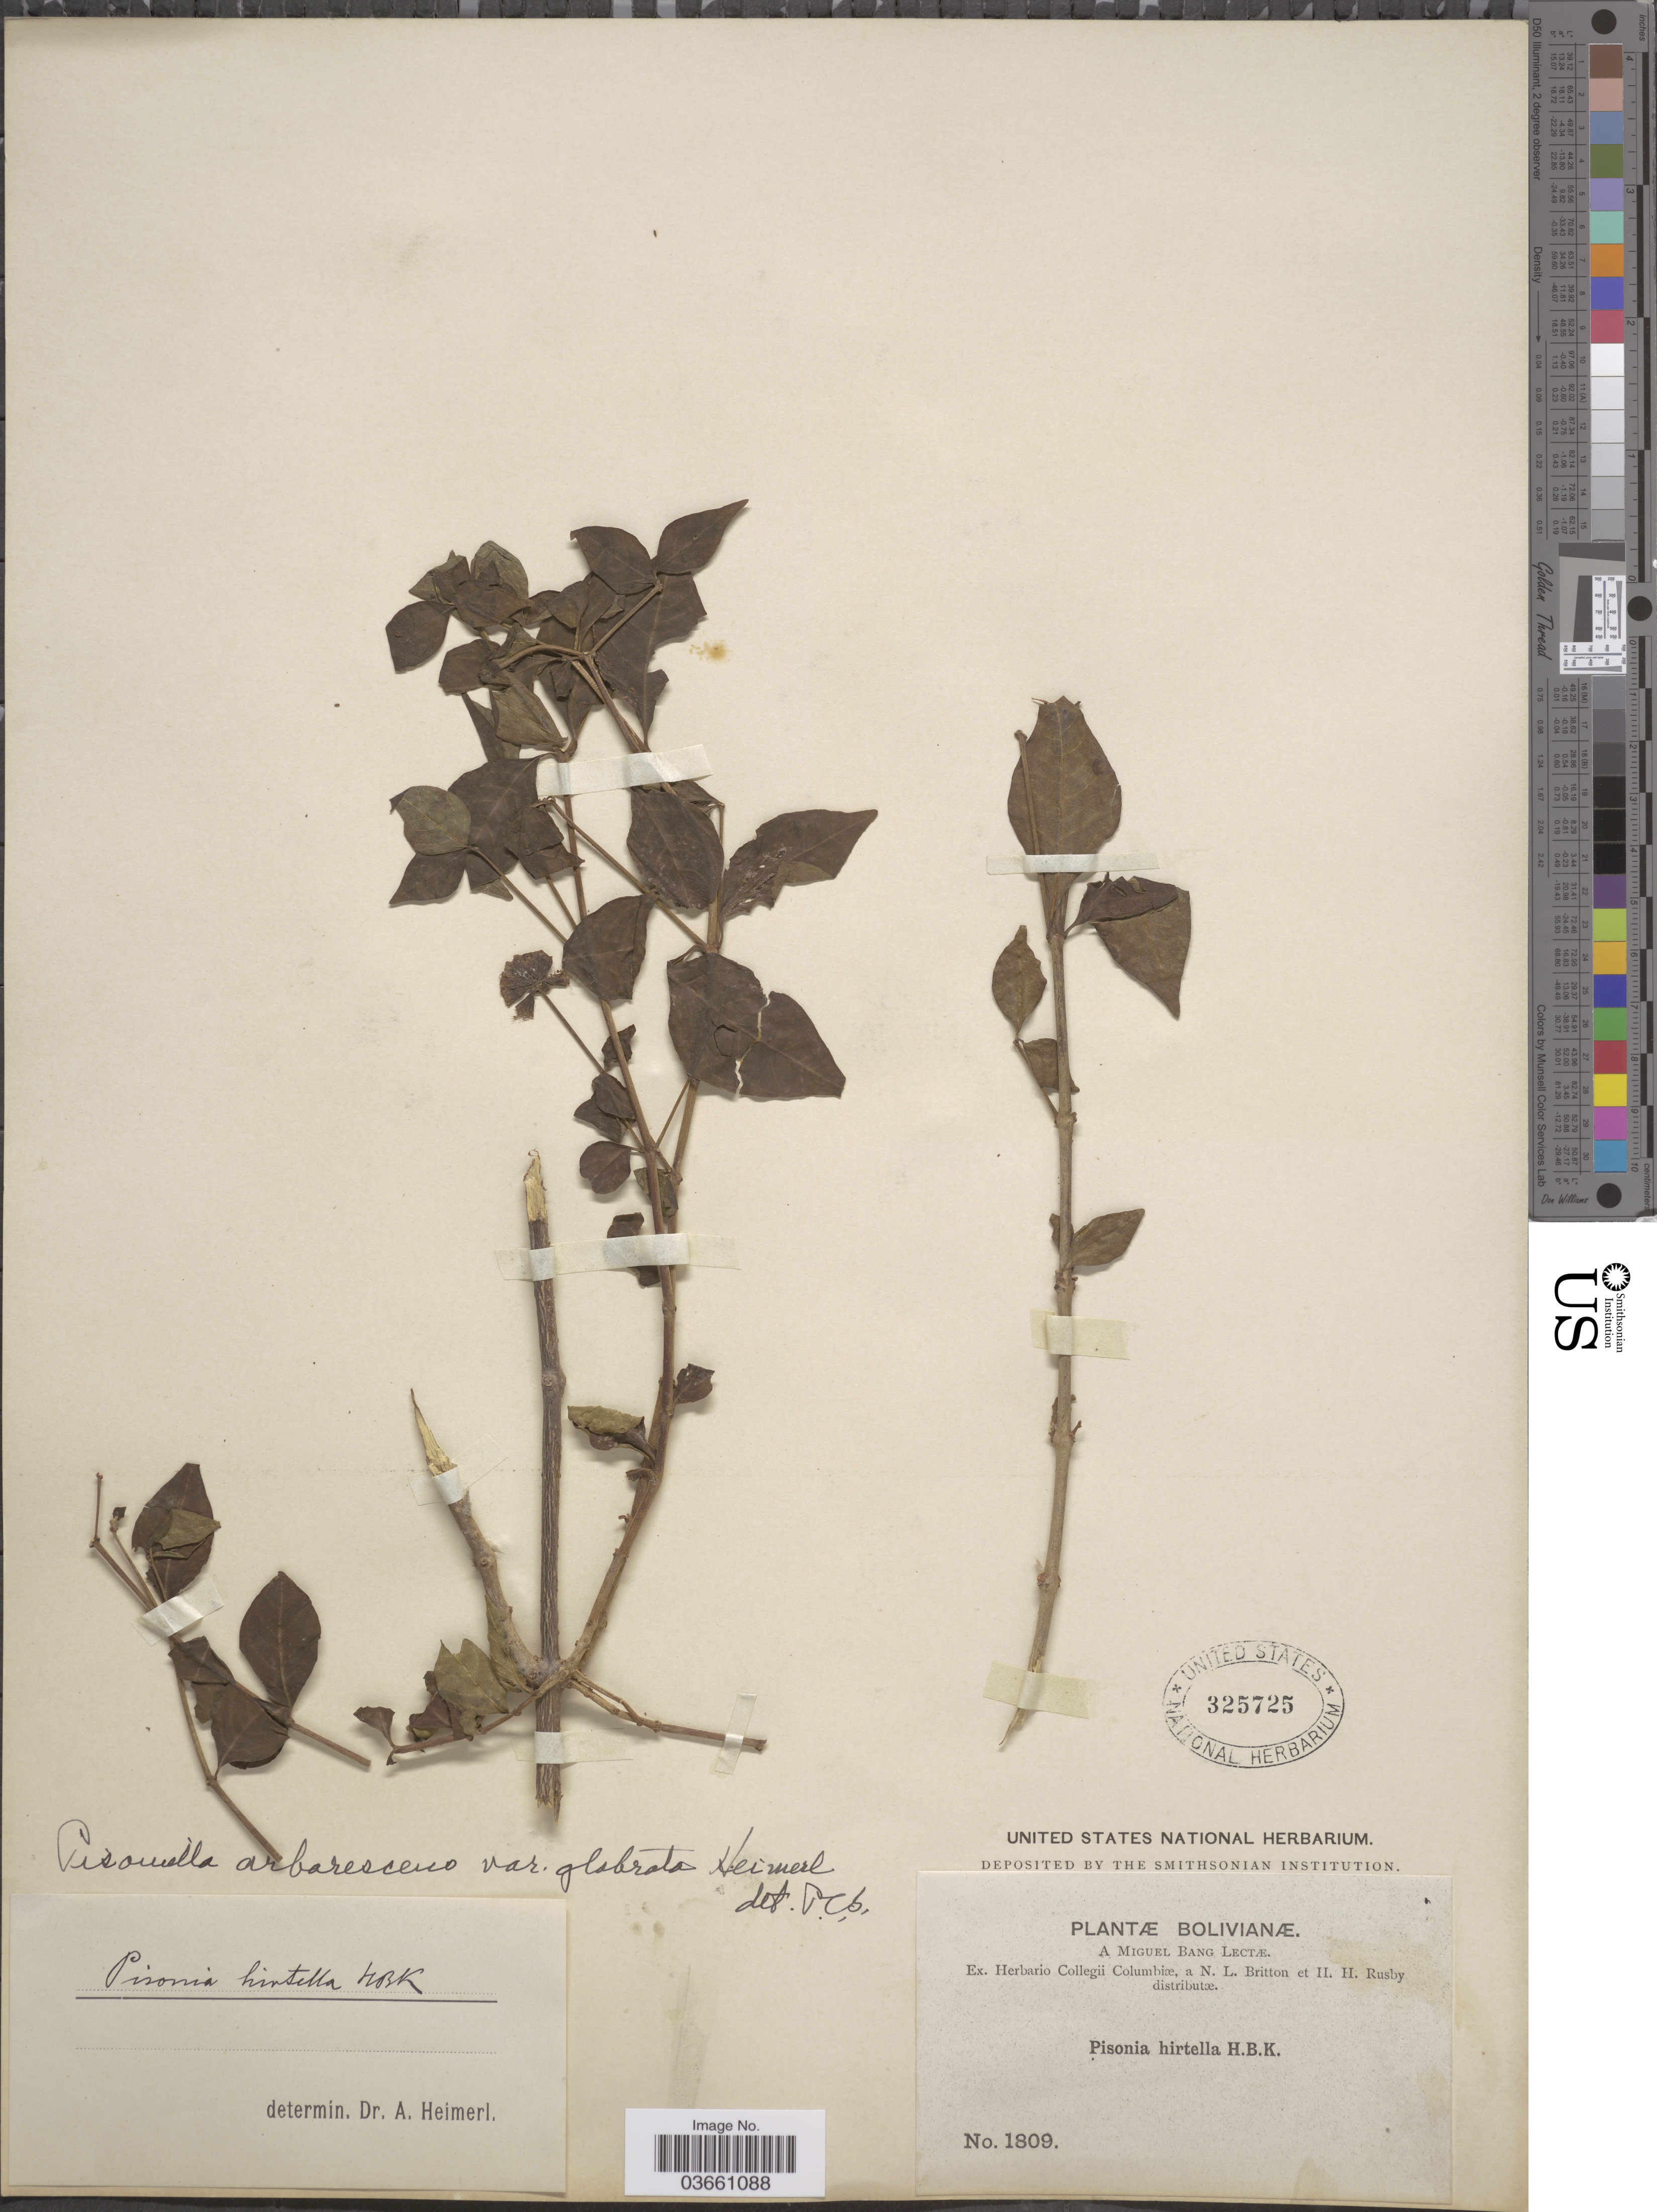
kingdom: Plantae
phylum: Tracheophyta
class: Magnoliopsida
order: Caryophyllales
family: Nyctaginaceae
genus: Pisoniella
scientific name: Pisoniella arborescens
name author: (Lag. & Rodr.) Standl.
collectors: M. Bang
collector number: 1809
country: Bolivia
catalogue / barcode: US 325725